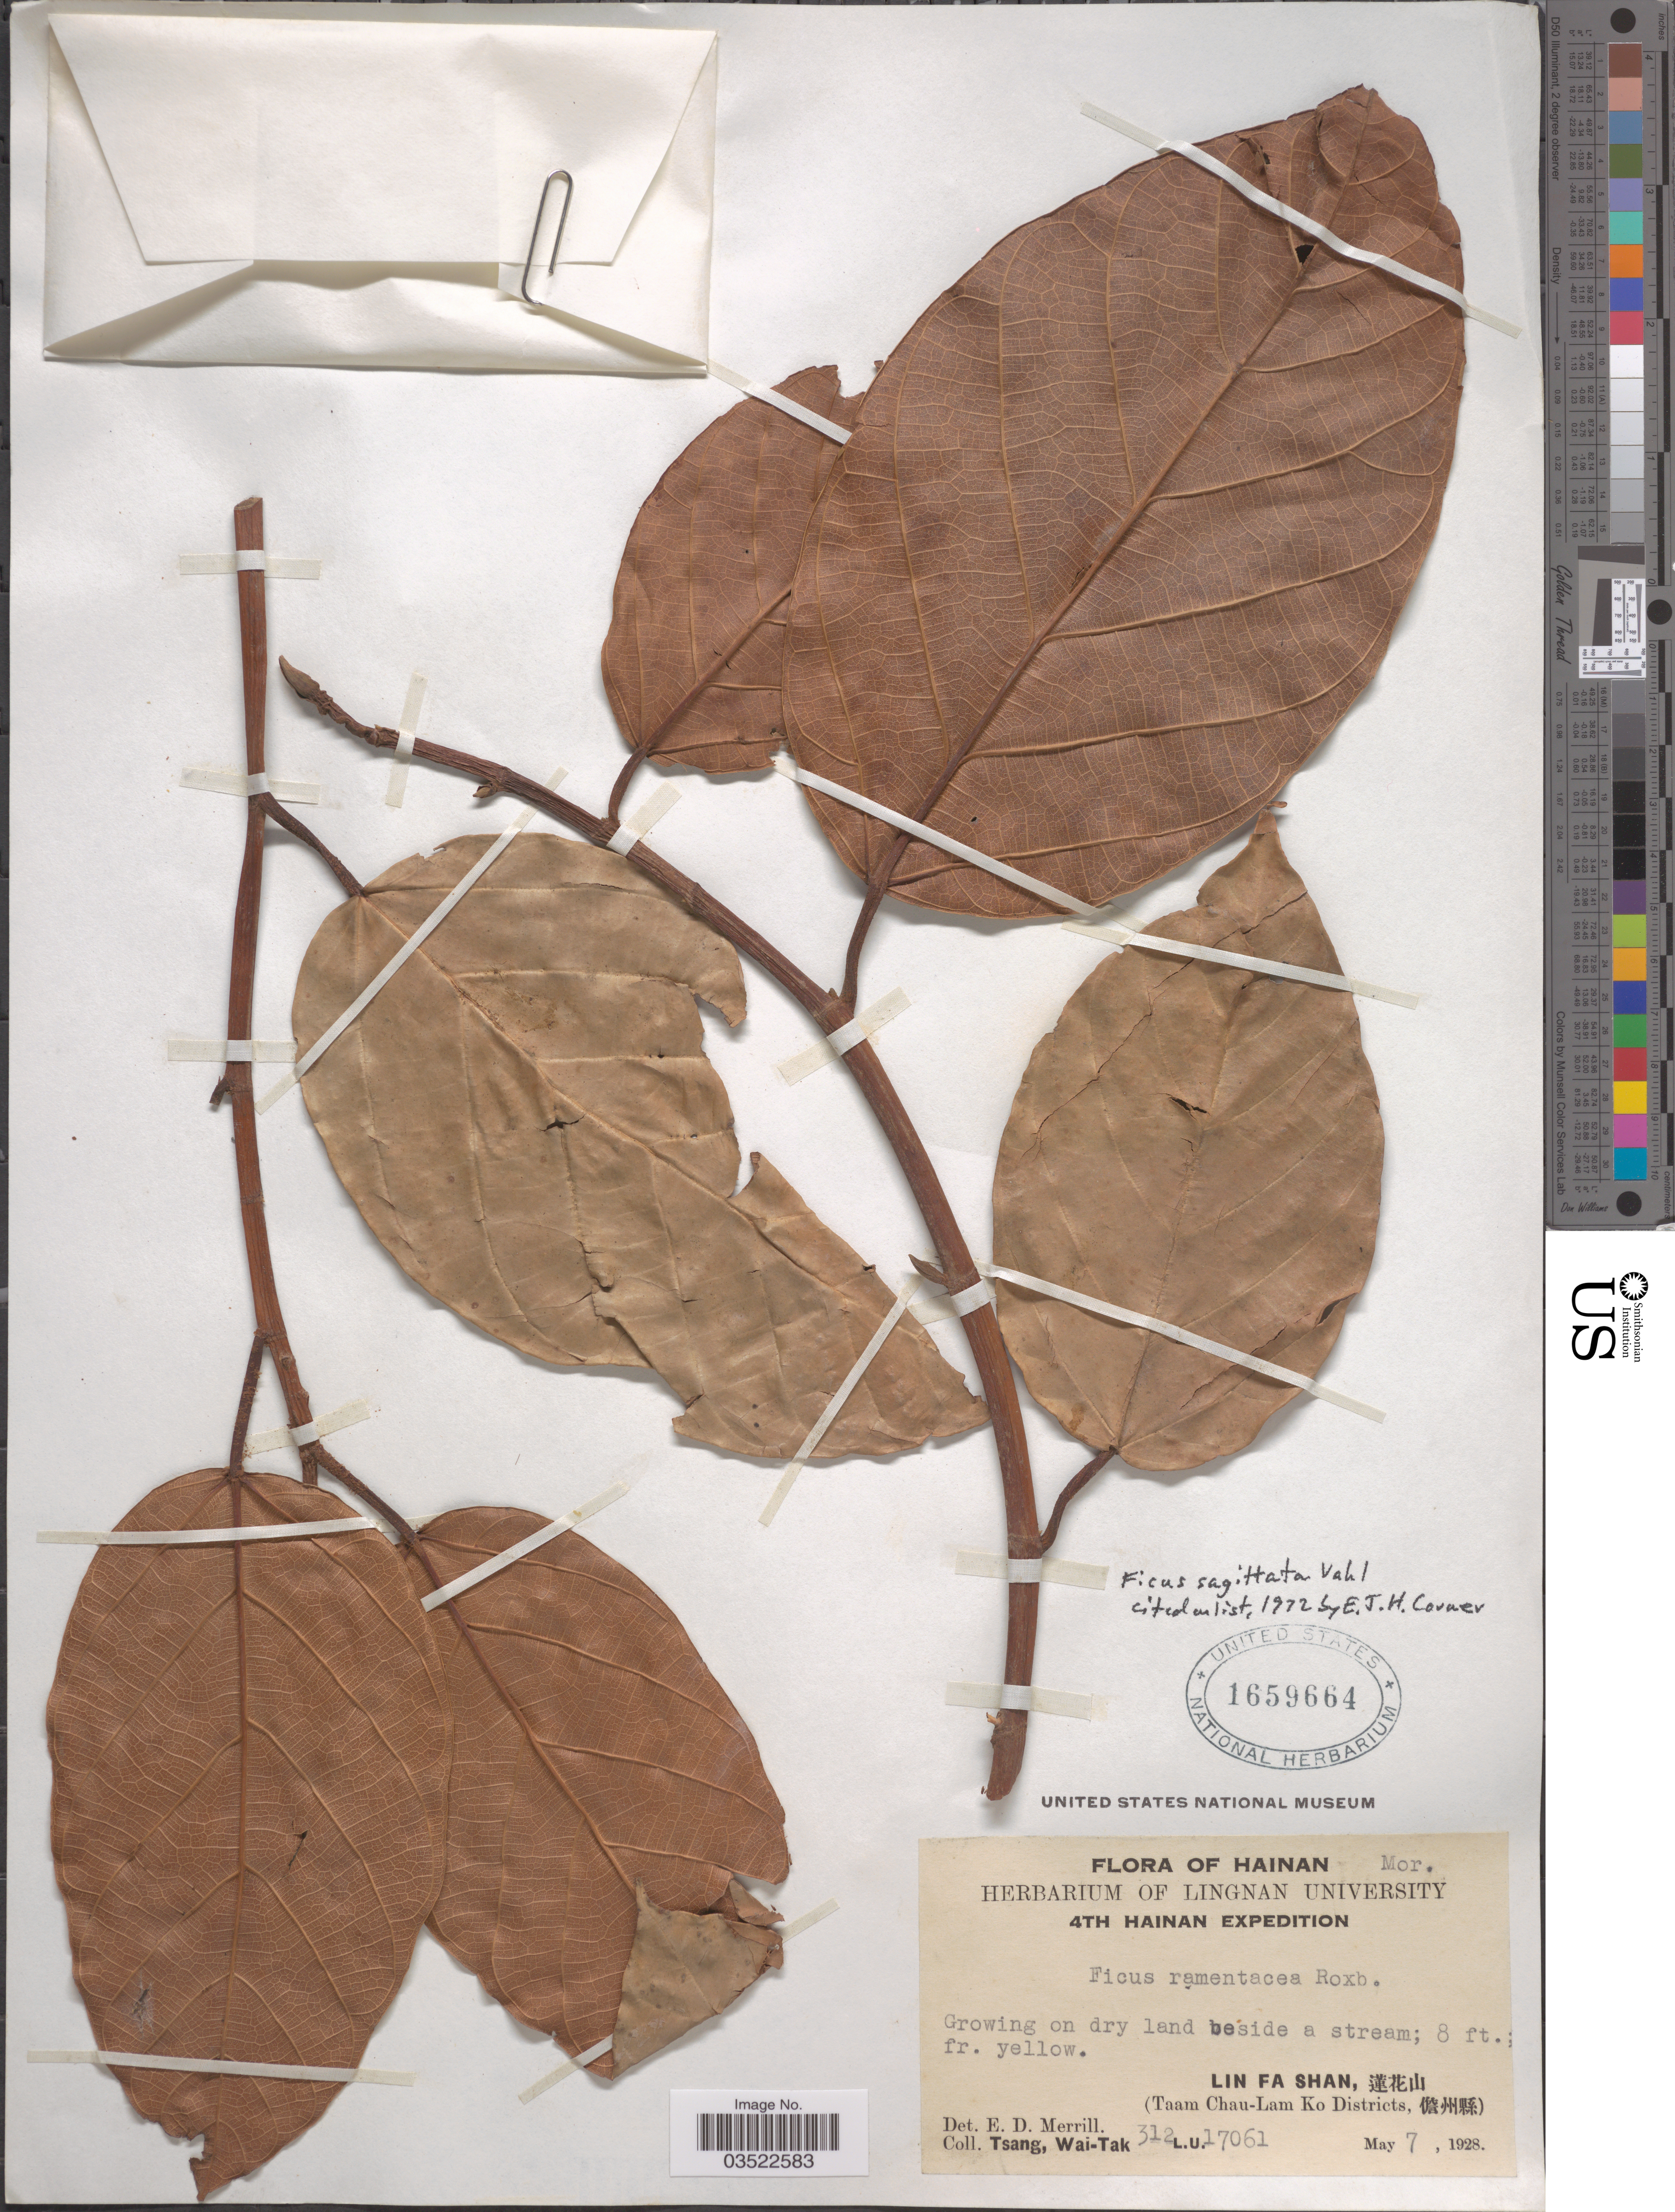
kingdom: Plantae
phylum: Tracheophyta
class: Magnoliopsida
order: Rosales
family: Moraceae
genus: Ficus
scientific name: Ficus sagittata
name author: Vahl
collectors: W. T. Tsang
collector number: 312L.U.17061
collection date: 1928-05-07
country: China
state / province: Hainan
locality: Lin Fa Shan, X. (Taam Chau-Lam Ko Districts, X).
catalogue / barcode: US 1659664